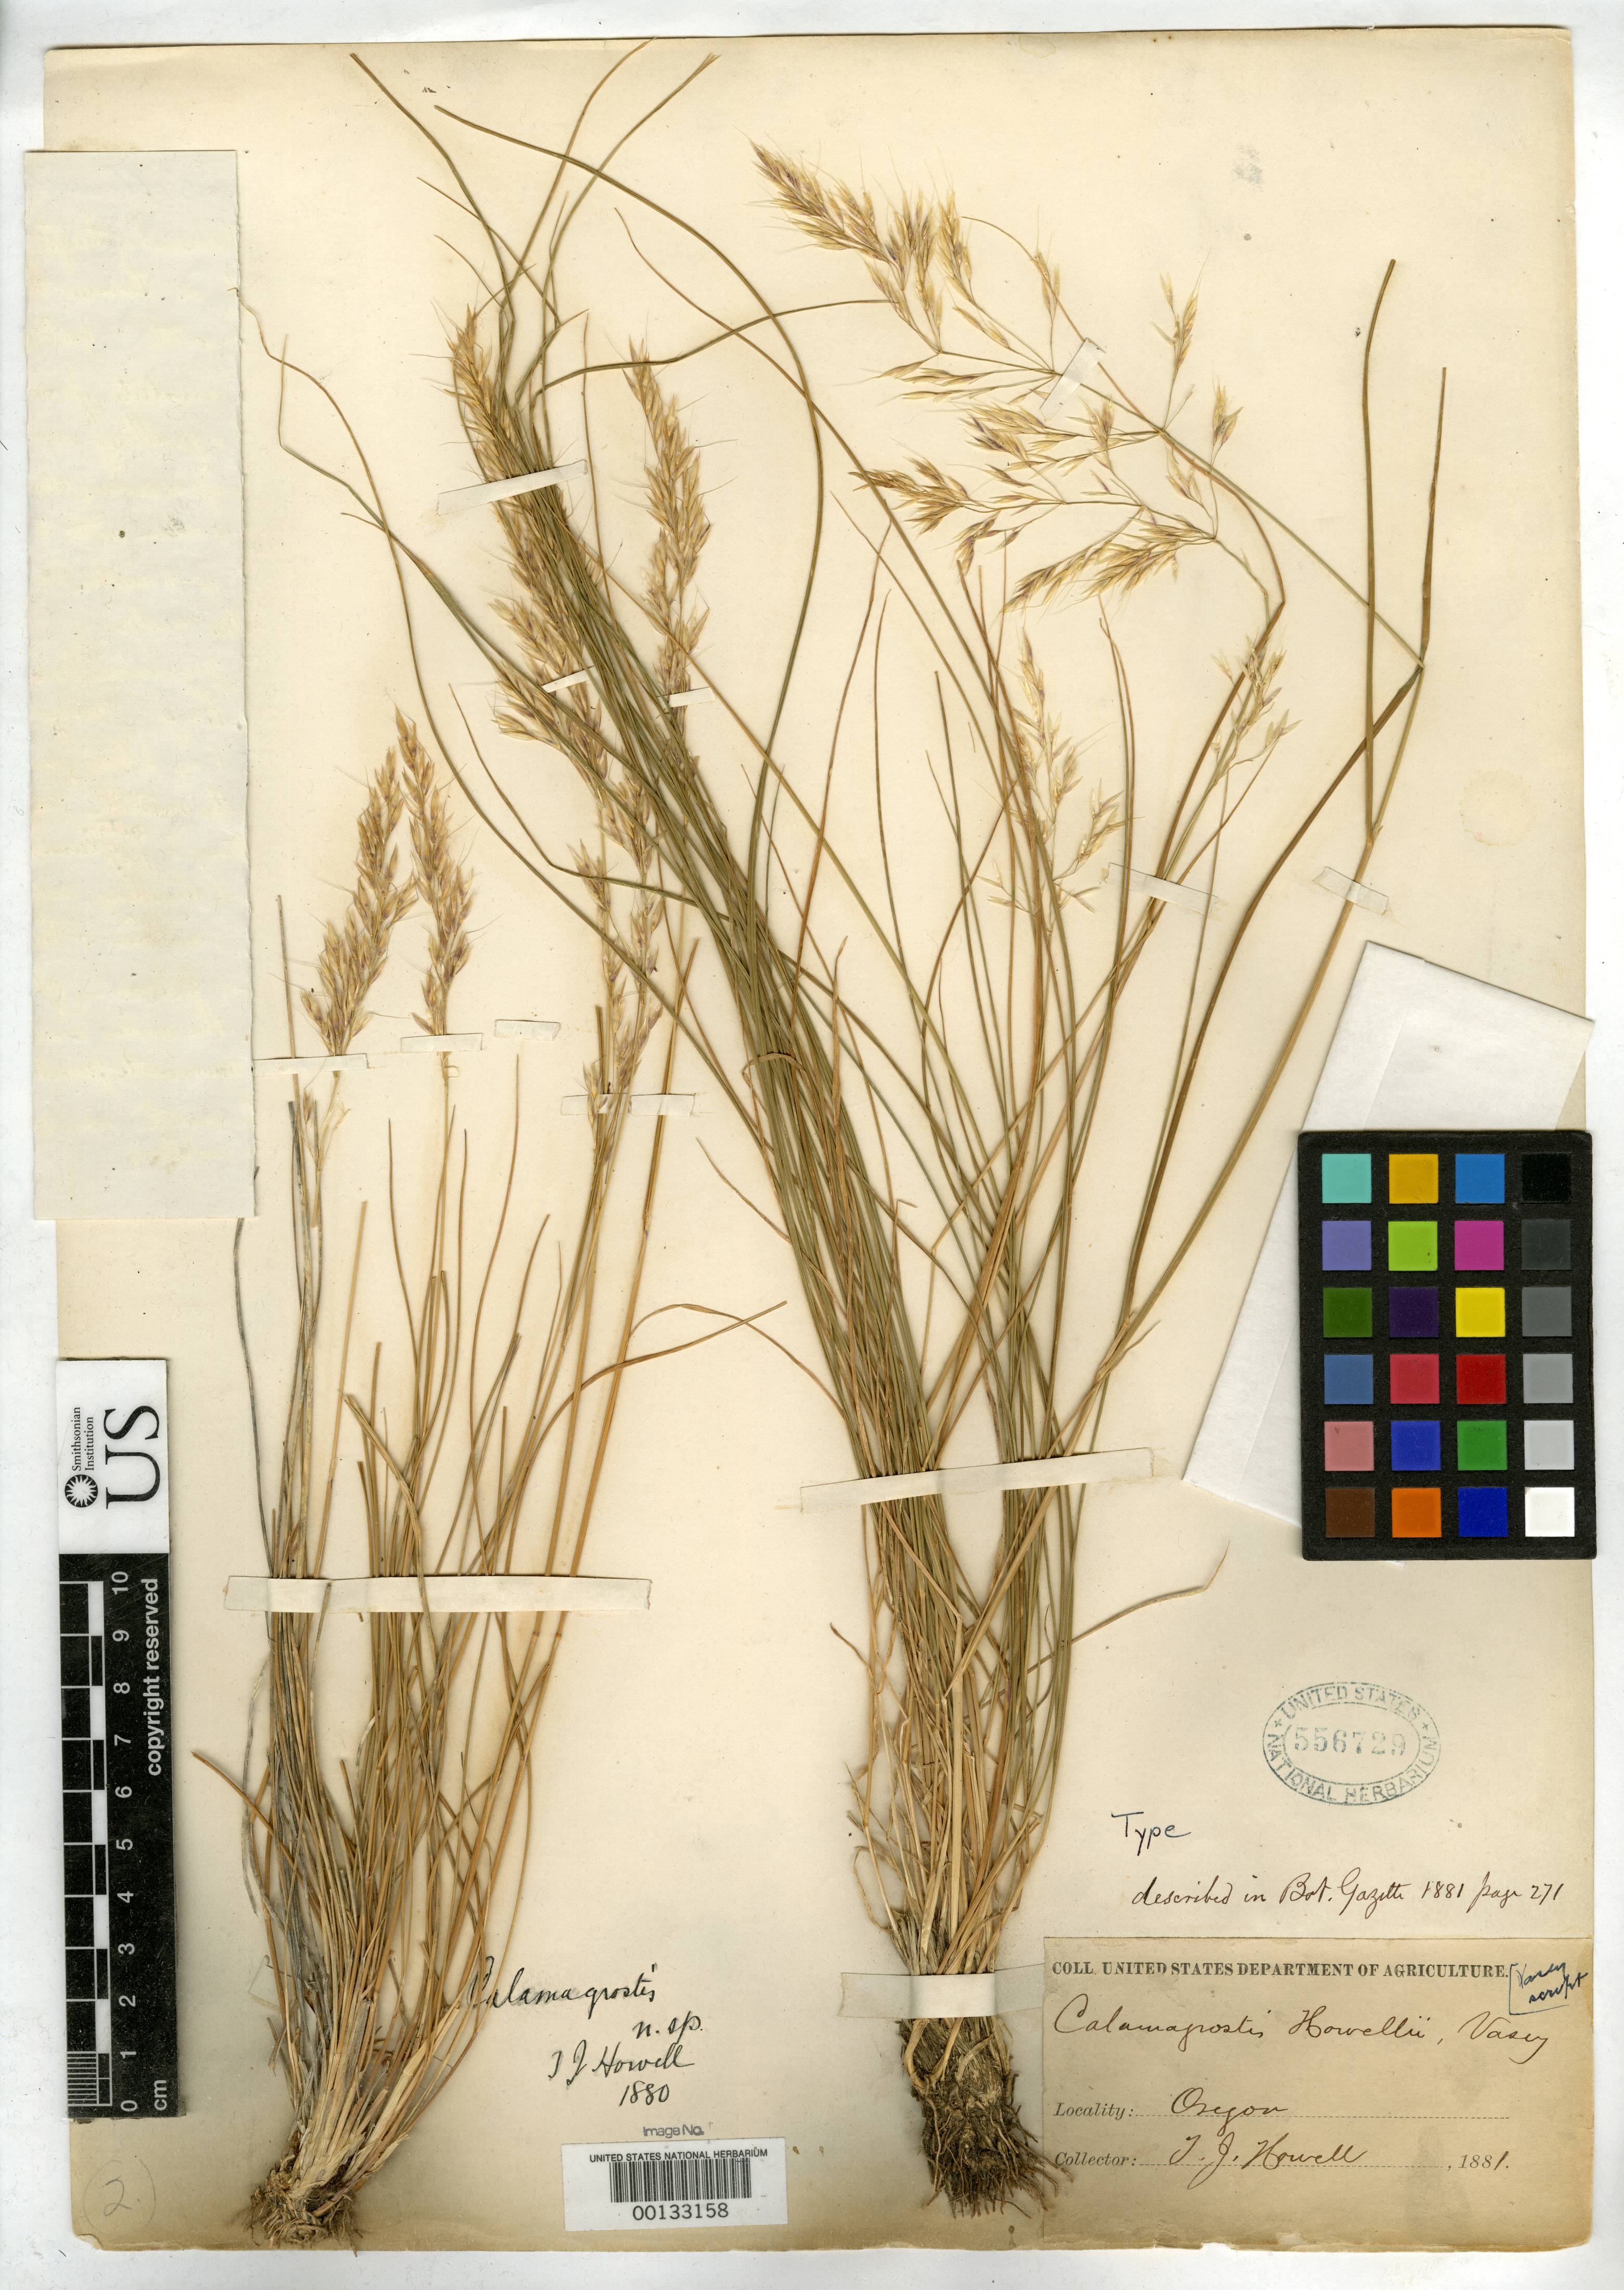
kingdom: Plantae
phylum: Tracheophyta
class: Liliopsida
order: Poales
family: Poaceae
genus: Calamagrostis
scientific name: Calamagrostis howellii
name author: Vasey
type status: Holotype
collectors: T. J. Howell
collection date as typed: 1881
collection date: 1881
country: United States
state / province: Oregon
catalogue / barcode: US 556729